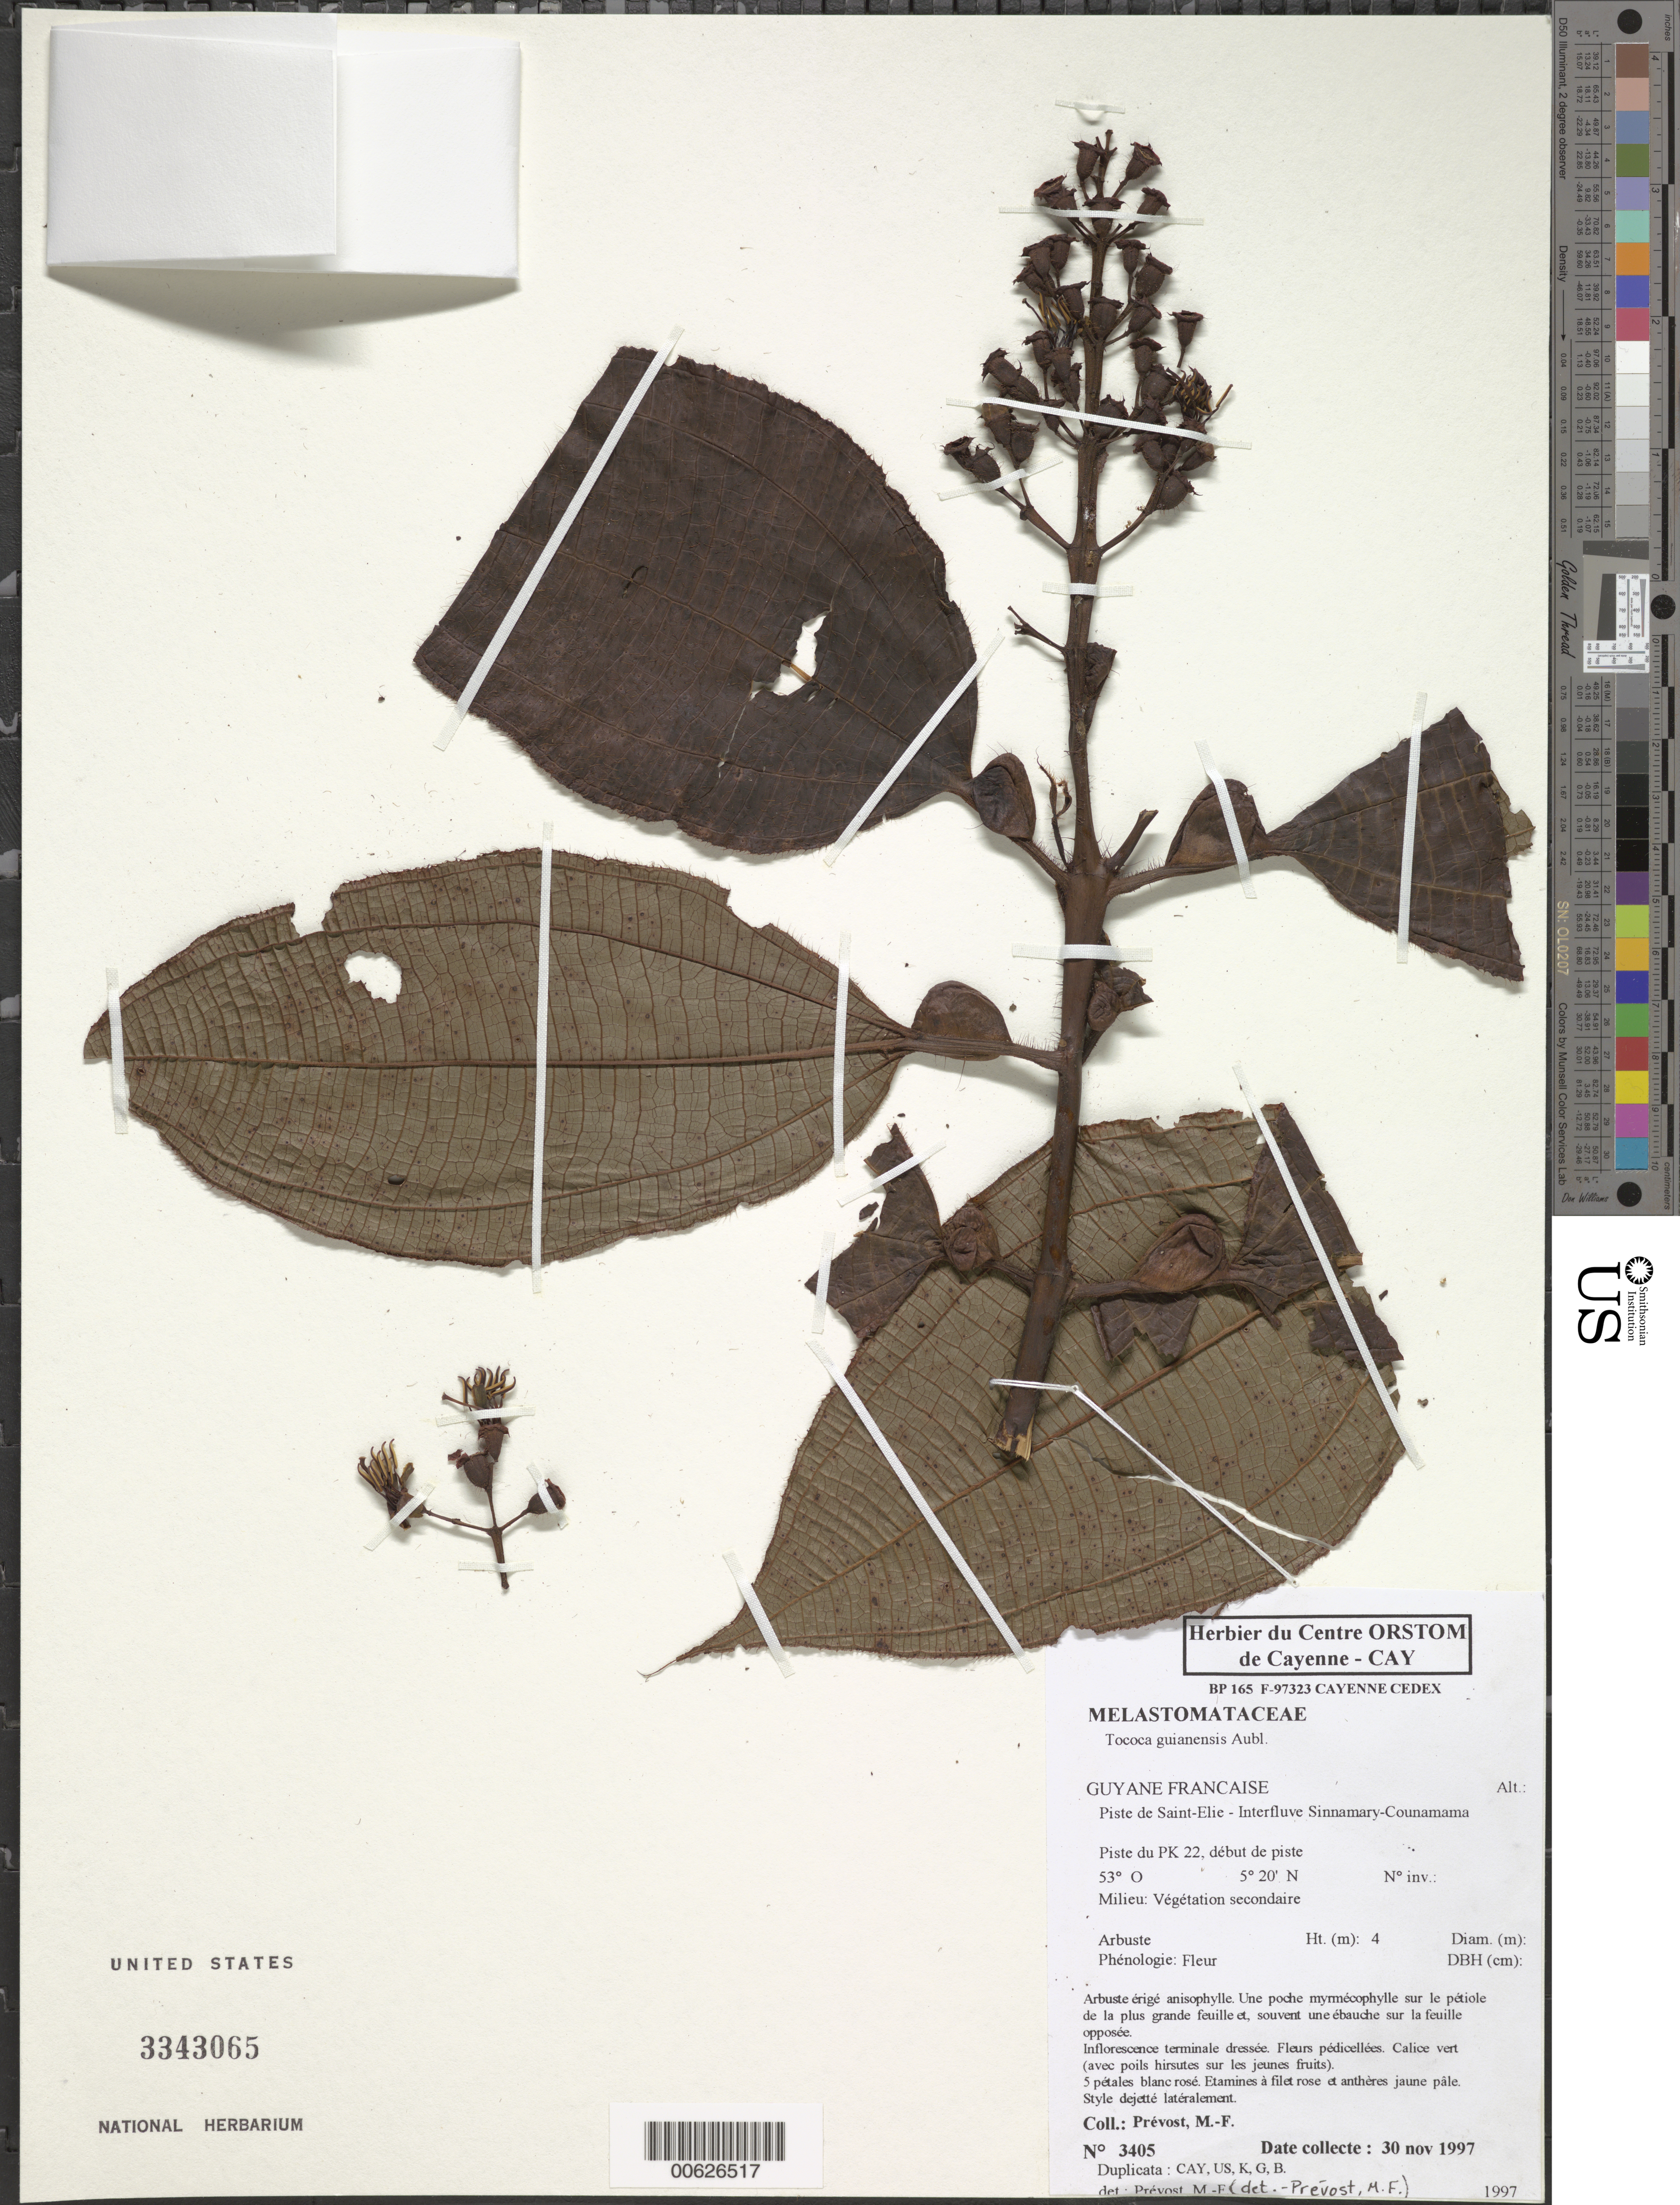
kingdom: Plantae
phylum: Tracheophyta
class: Magnoliopsida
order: Myrtales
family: Melastomataceae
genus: Tococa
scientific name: Tococa guianensis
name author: Aubl.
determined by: Prévost, M.-F.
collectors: M.-F. Prévost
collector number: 3405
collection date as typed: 30-Nov-97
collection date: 1997-11-30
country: French Guiana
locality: Piste de Saint-Élie, interfleuve Sinnamary-Counamama, piste du PK 22, debut de piste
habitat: Vegetation secondaire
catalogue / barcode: US 3343065